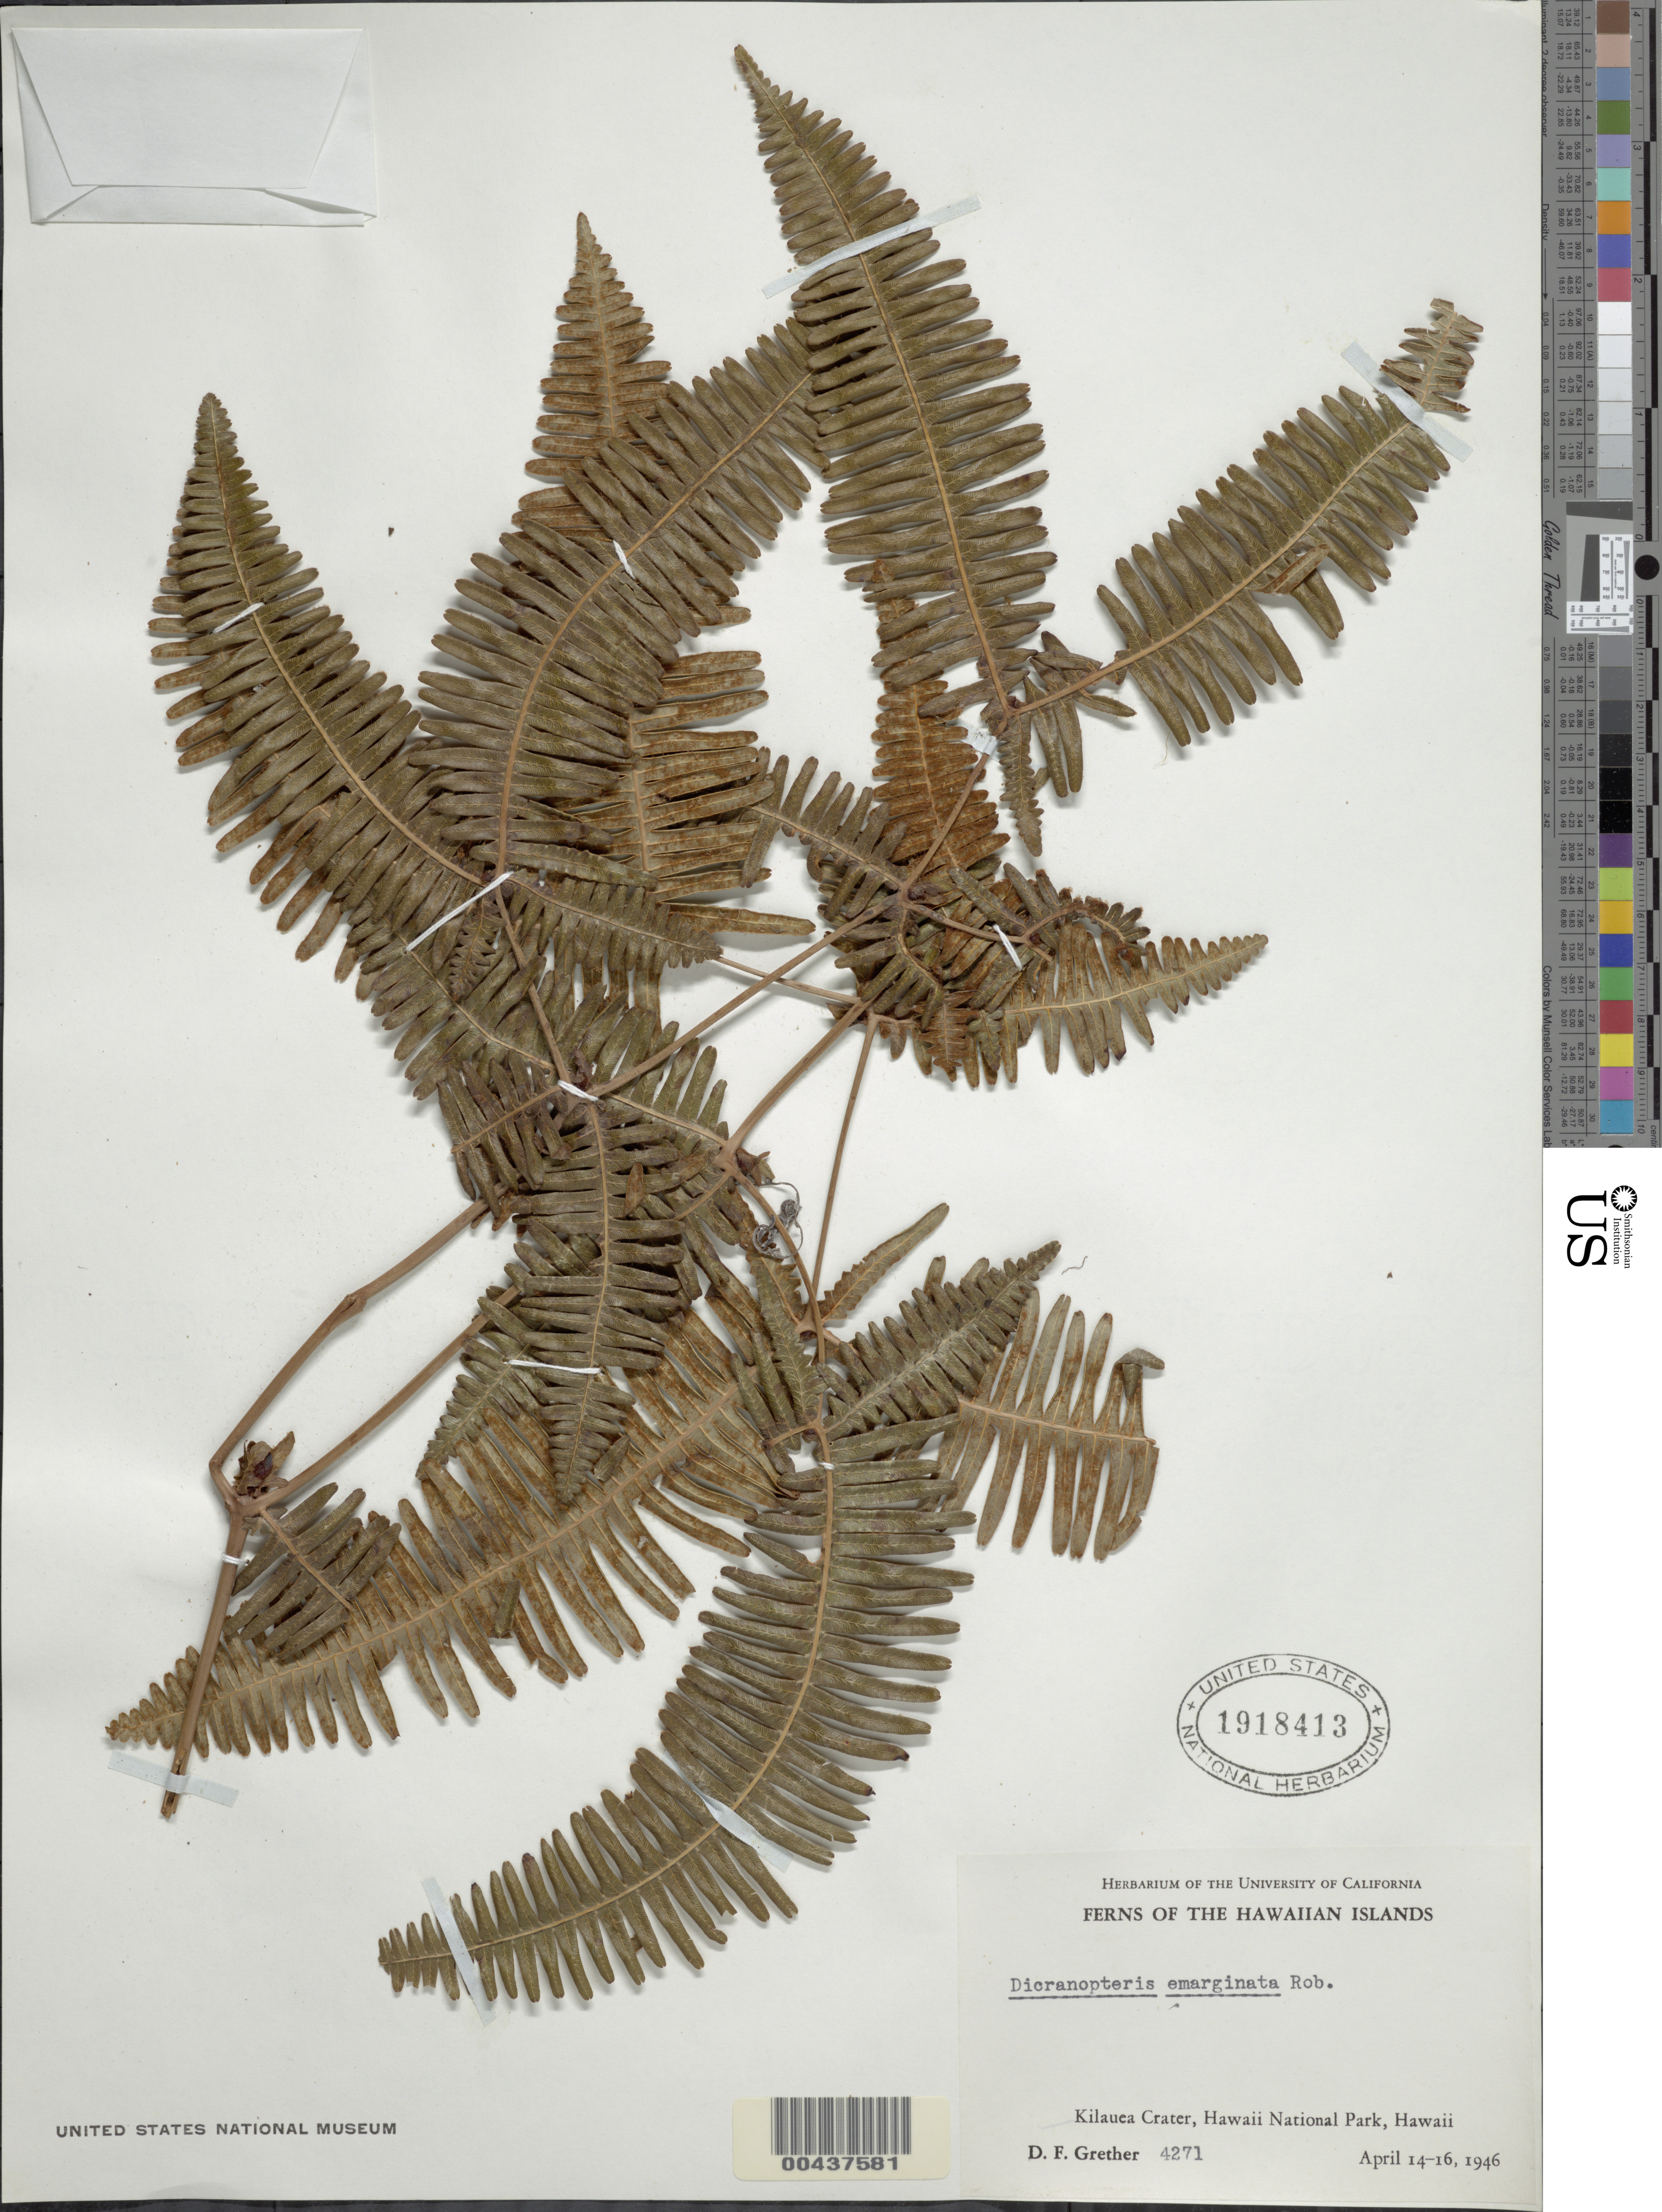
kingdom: Plantae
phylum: Tracheophyta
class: Polypodiopsida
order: Gleicheniales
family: Gleicheniaceae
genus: Dicranopteris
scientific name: Dicranopteris linearis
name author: (Burm. f.) Underw.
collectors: D. F. Grether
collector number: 4271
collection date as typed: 14 Apr 1946 to 16 Apr 1946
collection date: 1946-04-14/1946-04-16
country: United States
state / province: Hawaii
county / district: Hawaii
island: Hawaii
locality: Kilauea Crater, Hawaii National Park, Hawaii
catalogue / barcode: US 1918413